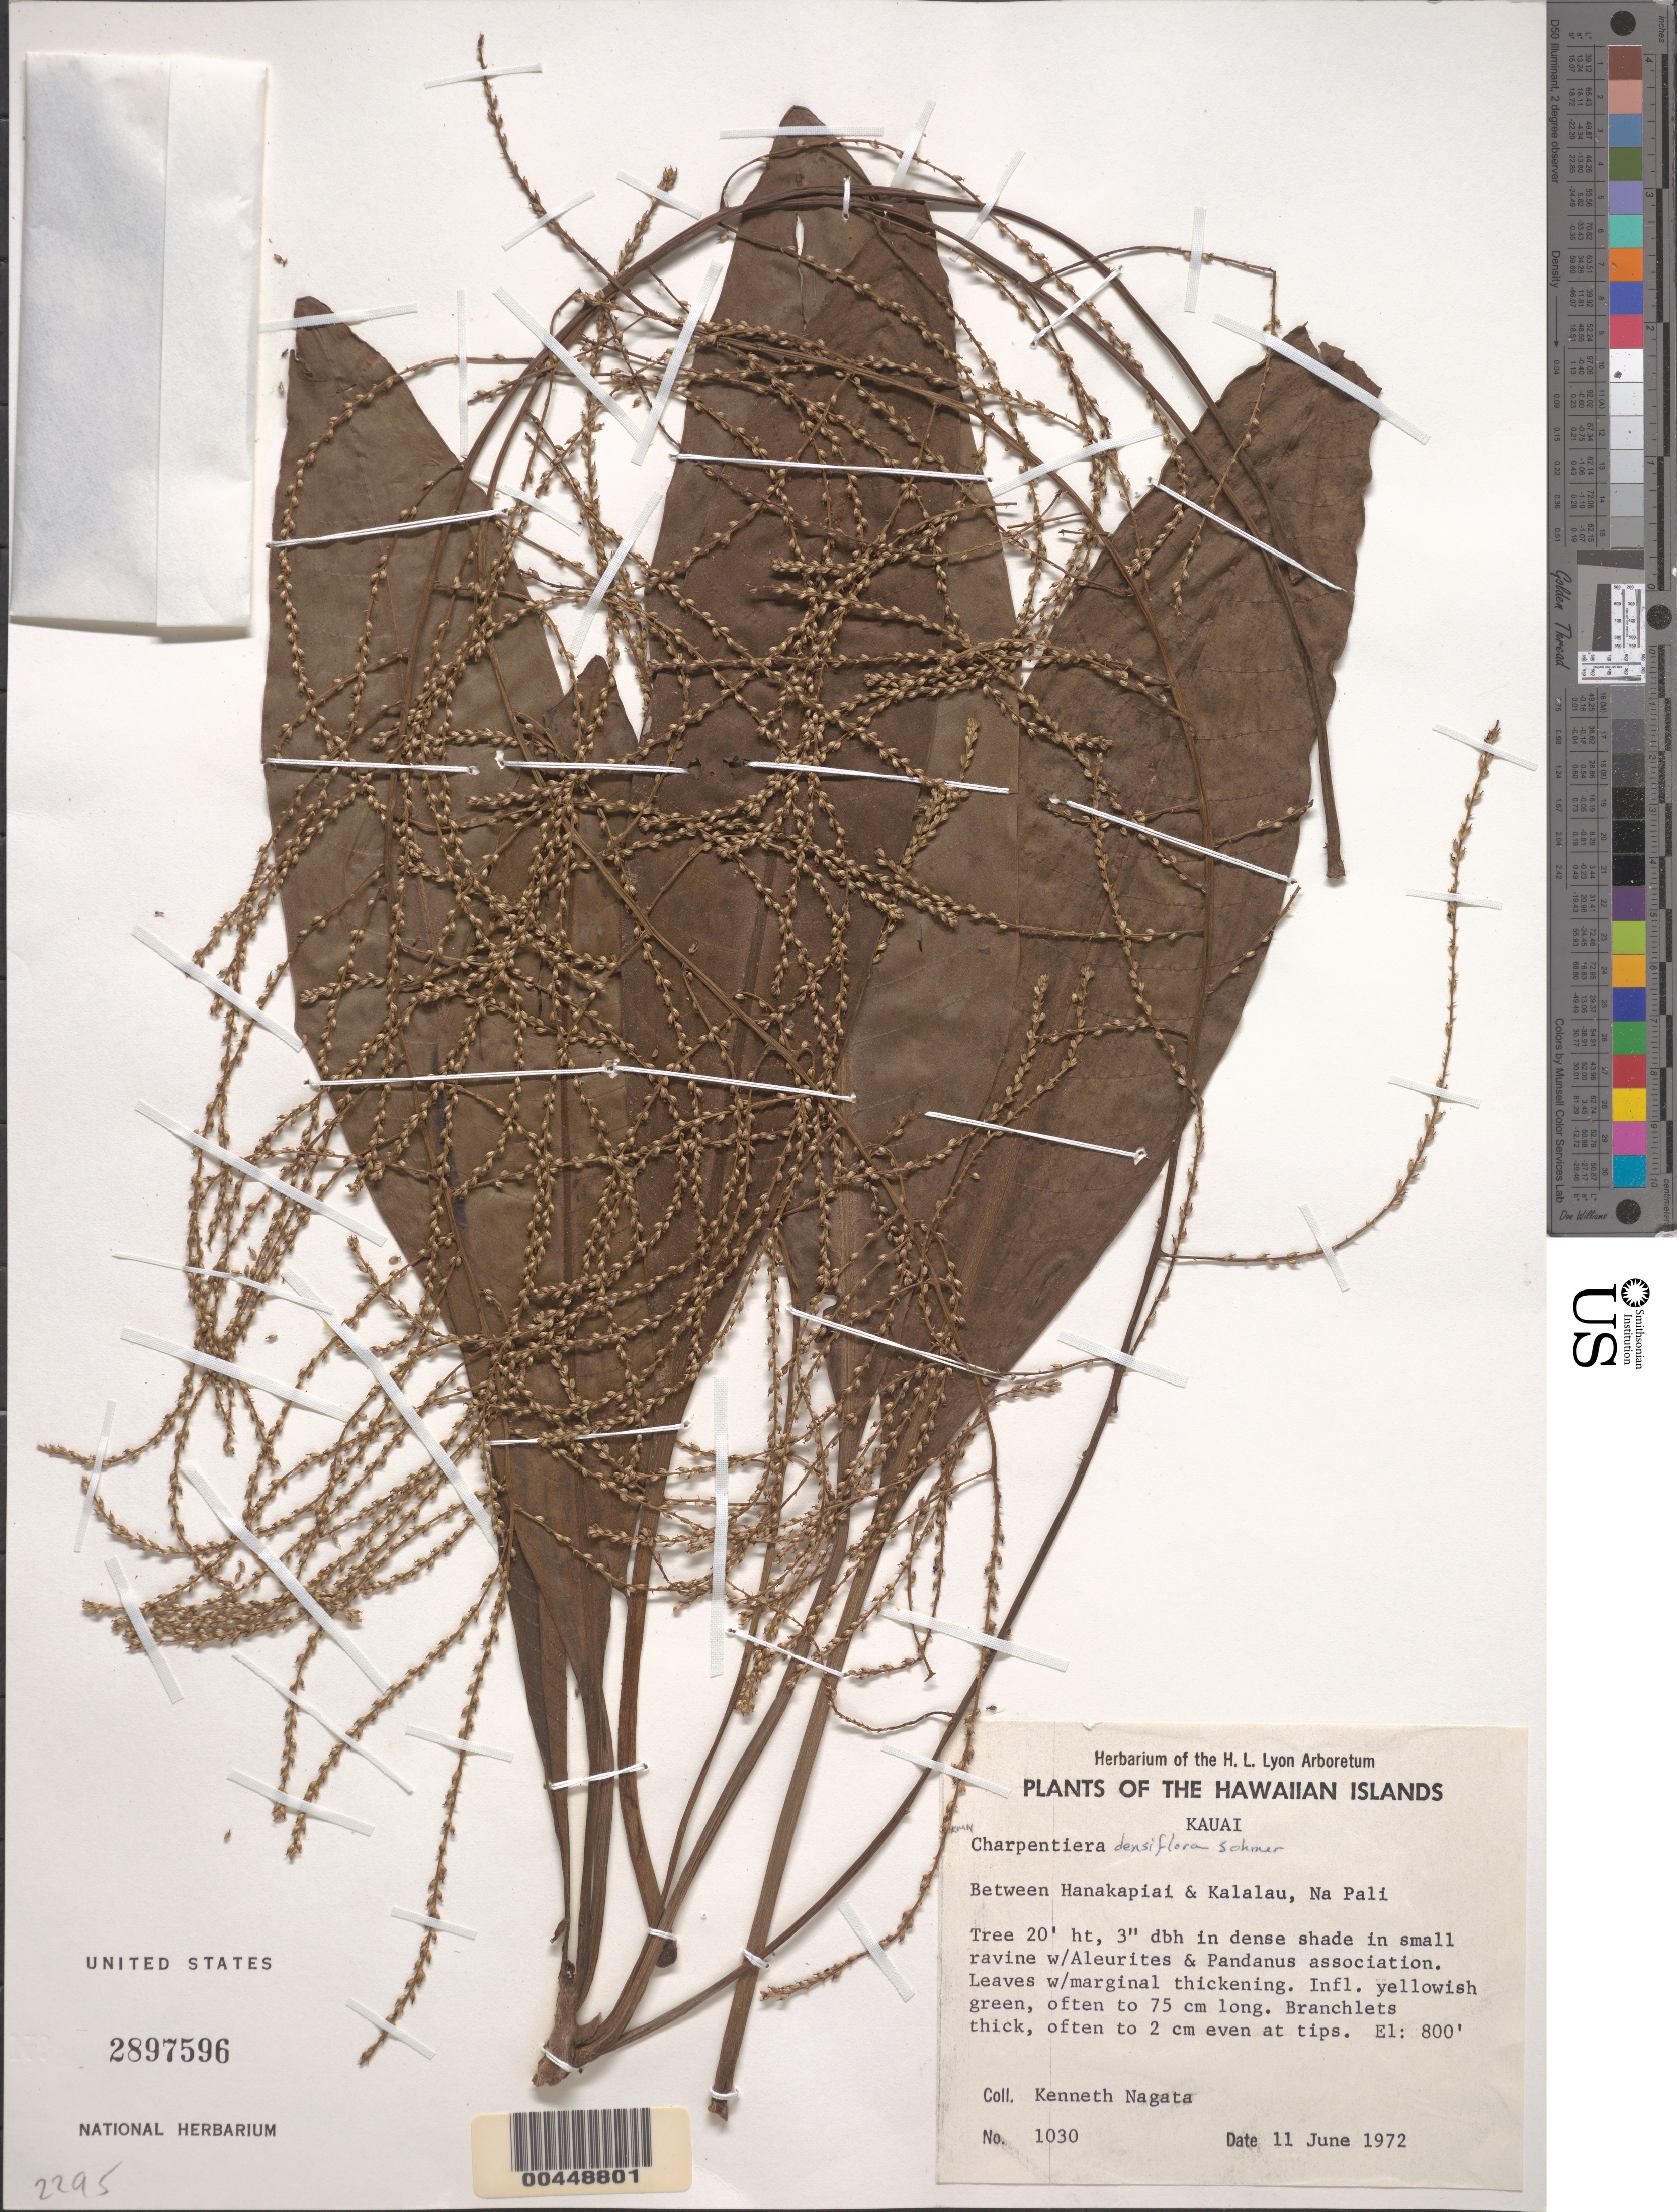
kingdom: Plantae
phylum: Tracheophyta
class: Magnoliopsida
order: Caryophyllales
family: Amaranthaceae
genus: Charpentiera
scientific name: Charpentiera densiflora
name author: Sohmer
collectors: K. Nagata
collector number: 1030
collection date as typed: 11 Jun 1972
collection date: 1972-06-11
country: United States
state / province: Hawaii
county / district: Kauai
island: Kaua'i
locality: Between Hanakapiai and Kalalau, Na Pali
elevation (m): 244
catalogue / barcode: US 2897596